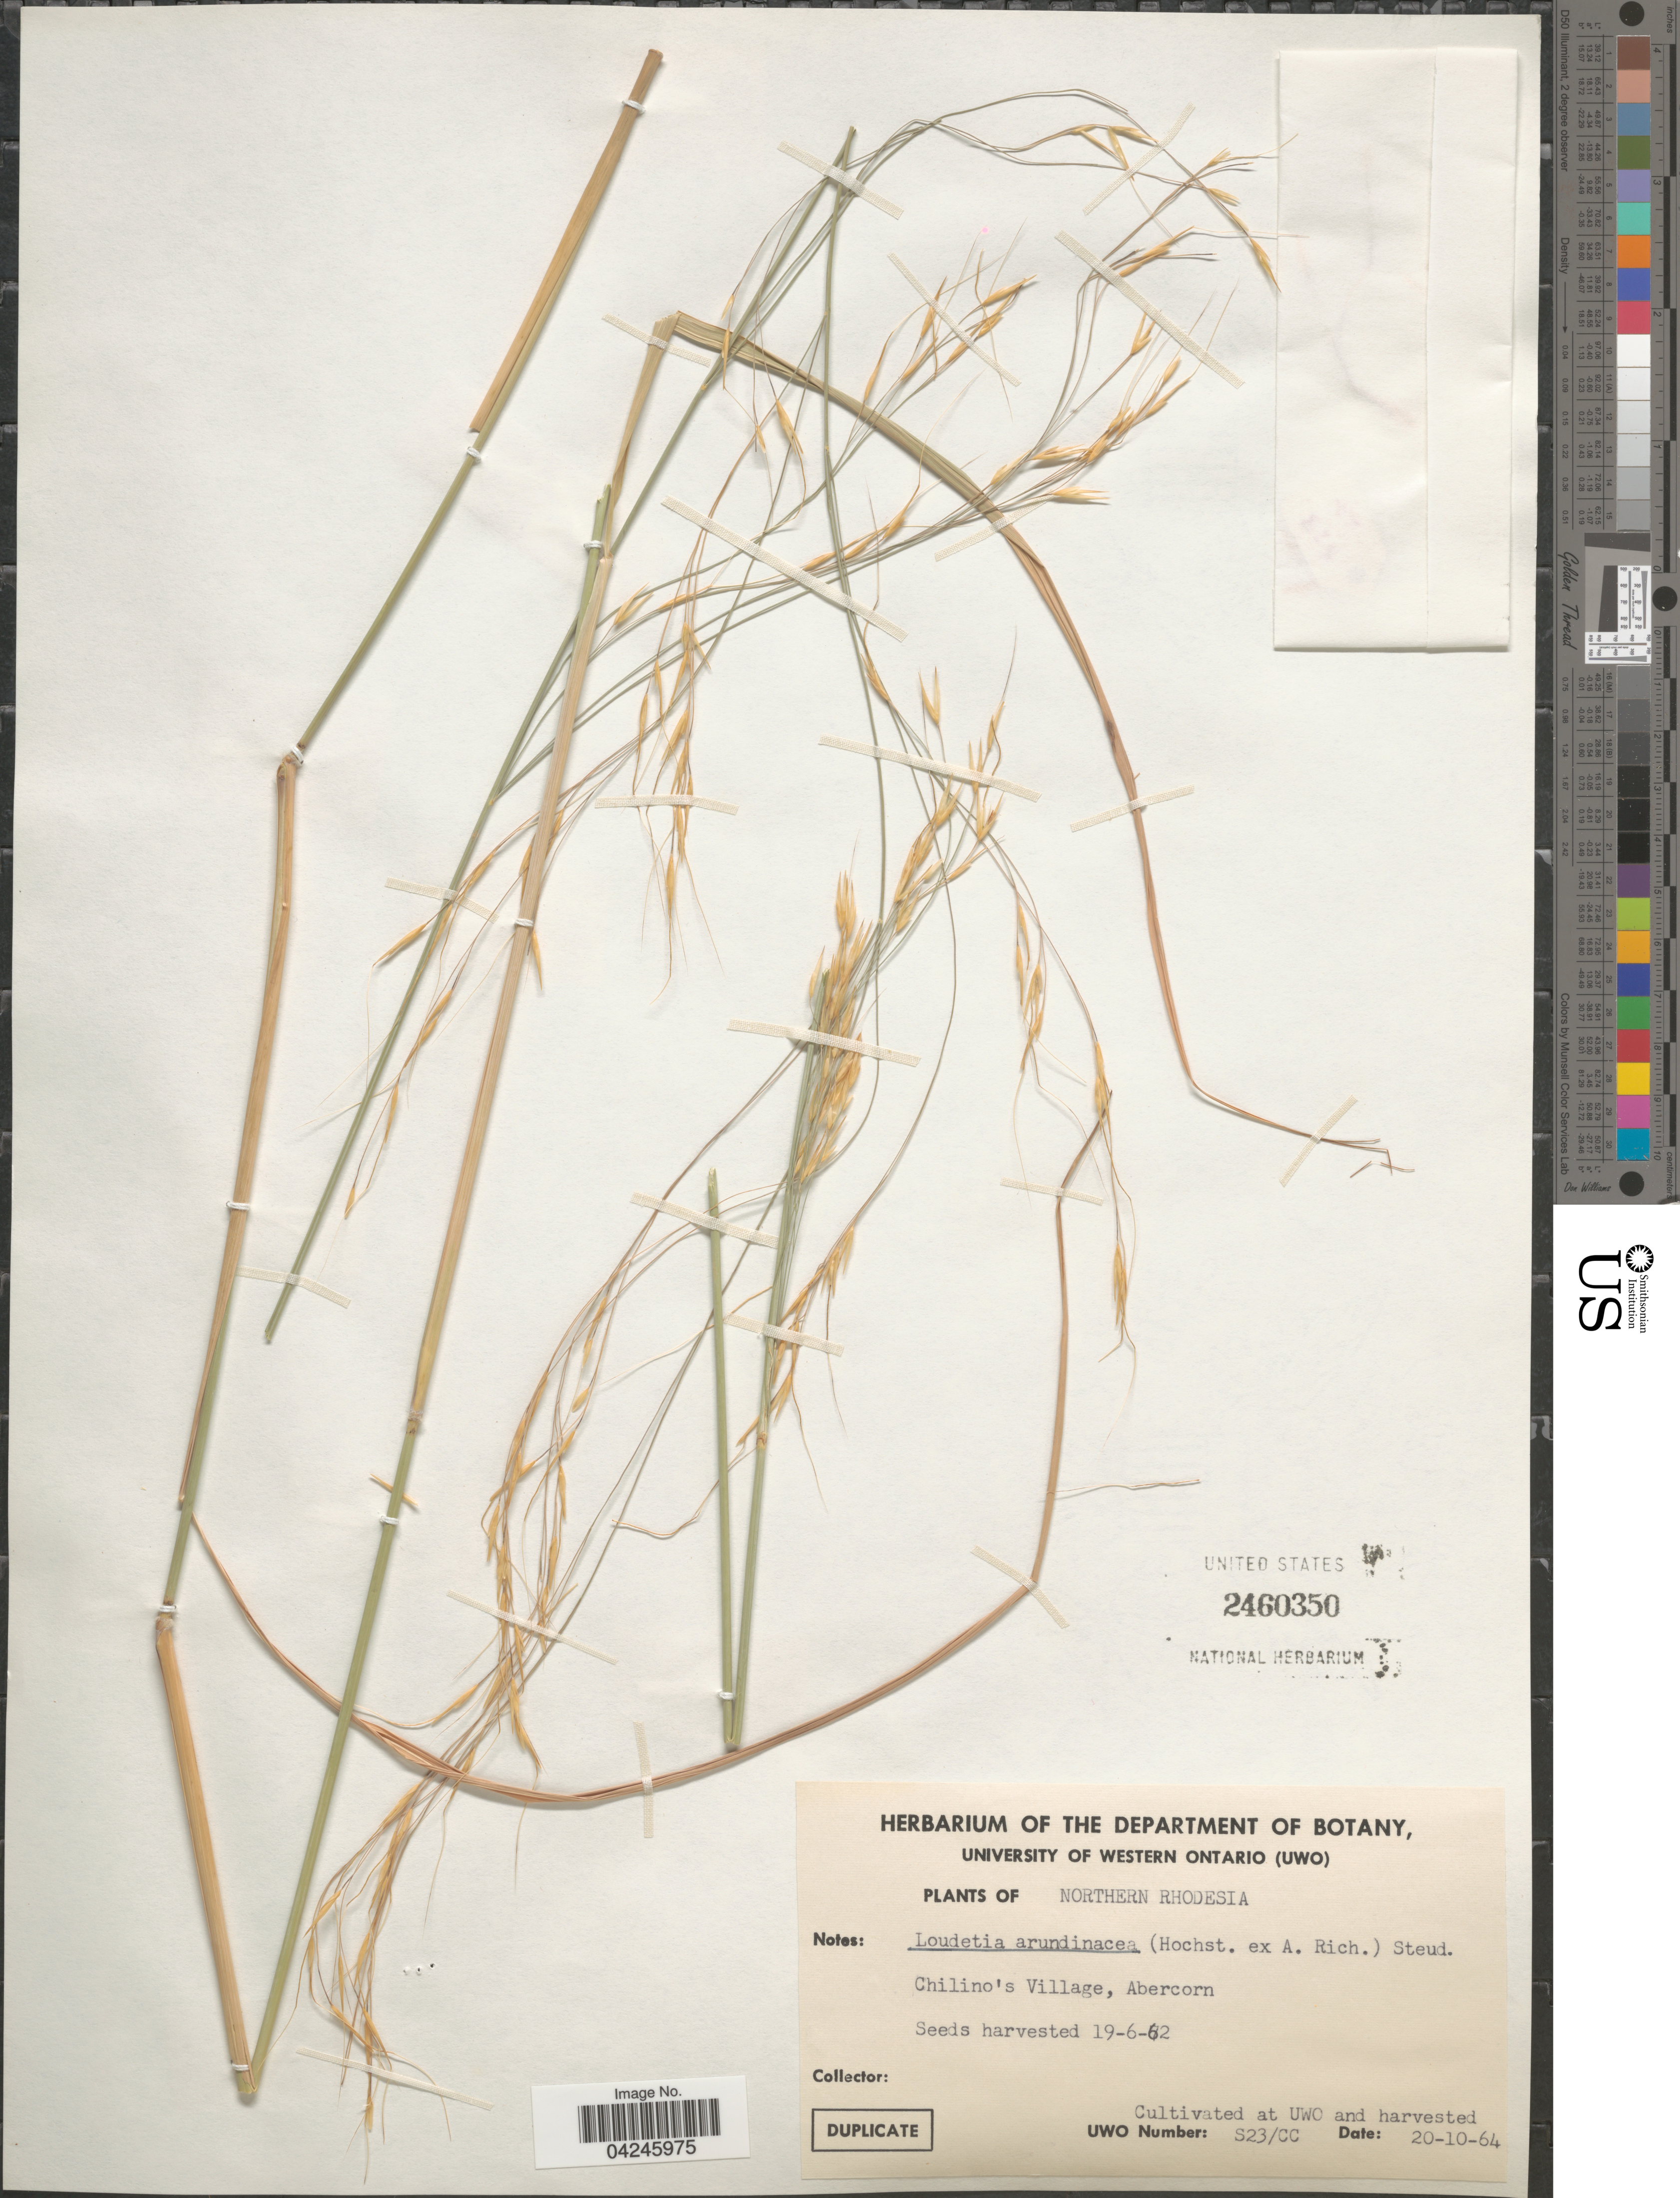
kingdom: Plantae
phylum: Tracheophyta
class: Liliopsida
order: Poales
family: Poaceae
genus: Loudetia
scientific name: Loudetia arundinacea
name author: (Hochst. ex A. Rich.) Steud.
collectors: Botany Staff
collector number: S23/CC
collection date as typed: Transcribed d/m/y: 20/10/64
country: Canada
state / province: Ontario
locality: Cultivated at UWO and harvested.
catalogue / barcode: US 2460350